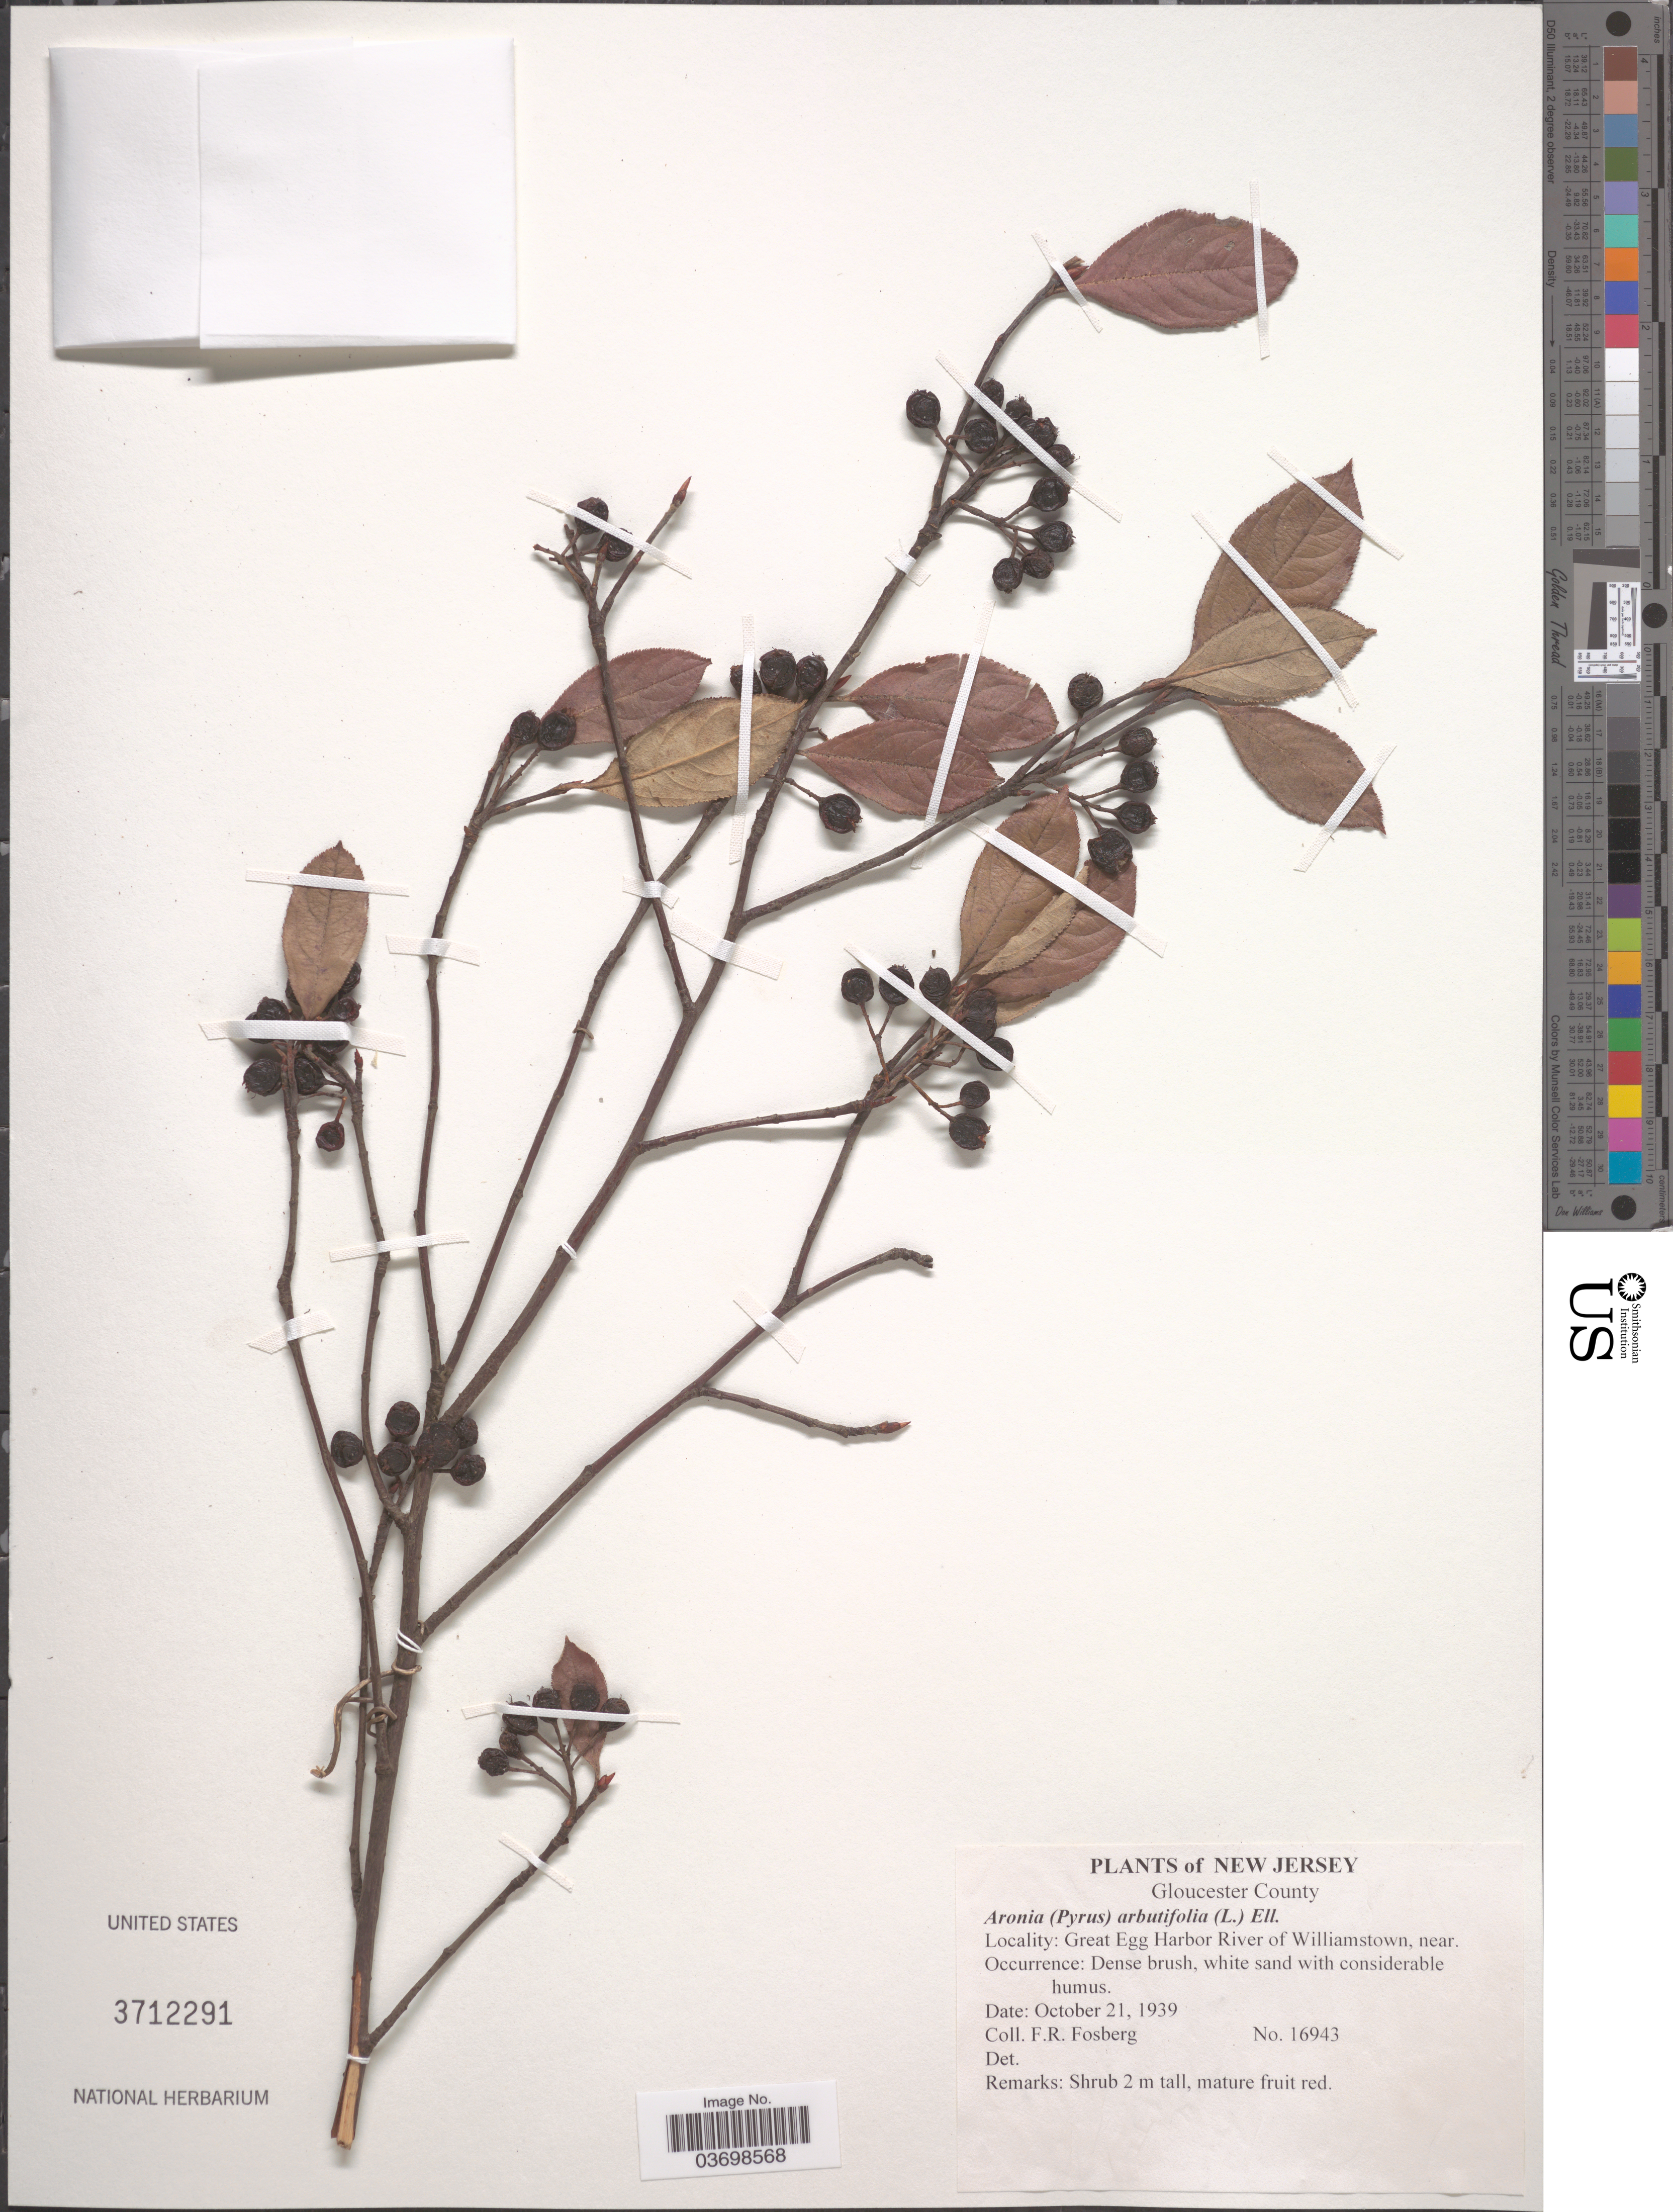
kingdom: Plantae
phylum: Tracheophyta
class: Magnoliopsida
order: Rosales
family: Rosaceae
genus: Aronia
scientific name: Aronia arbutifolia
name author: (L.) Pers.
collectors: F. R. Fosberg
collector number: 16943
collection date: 1939-10-21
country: United States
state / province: New Jersey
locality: Gloucester County. Great Egg Harbor River of Williamstown, near.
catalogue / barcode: US 3712291